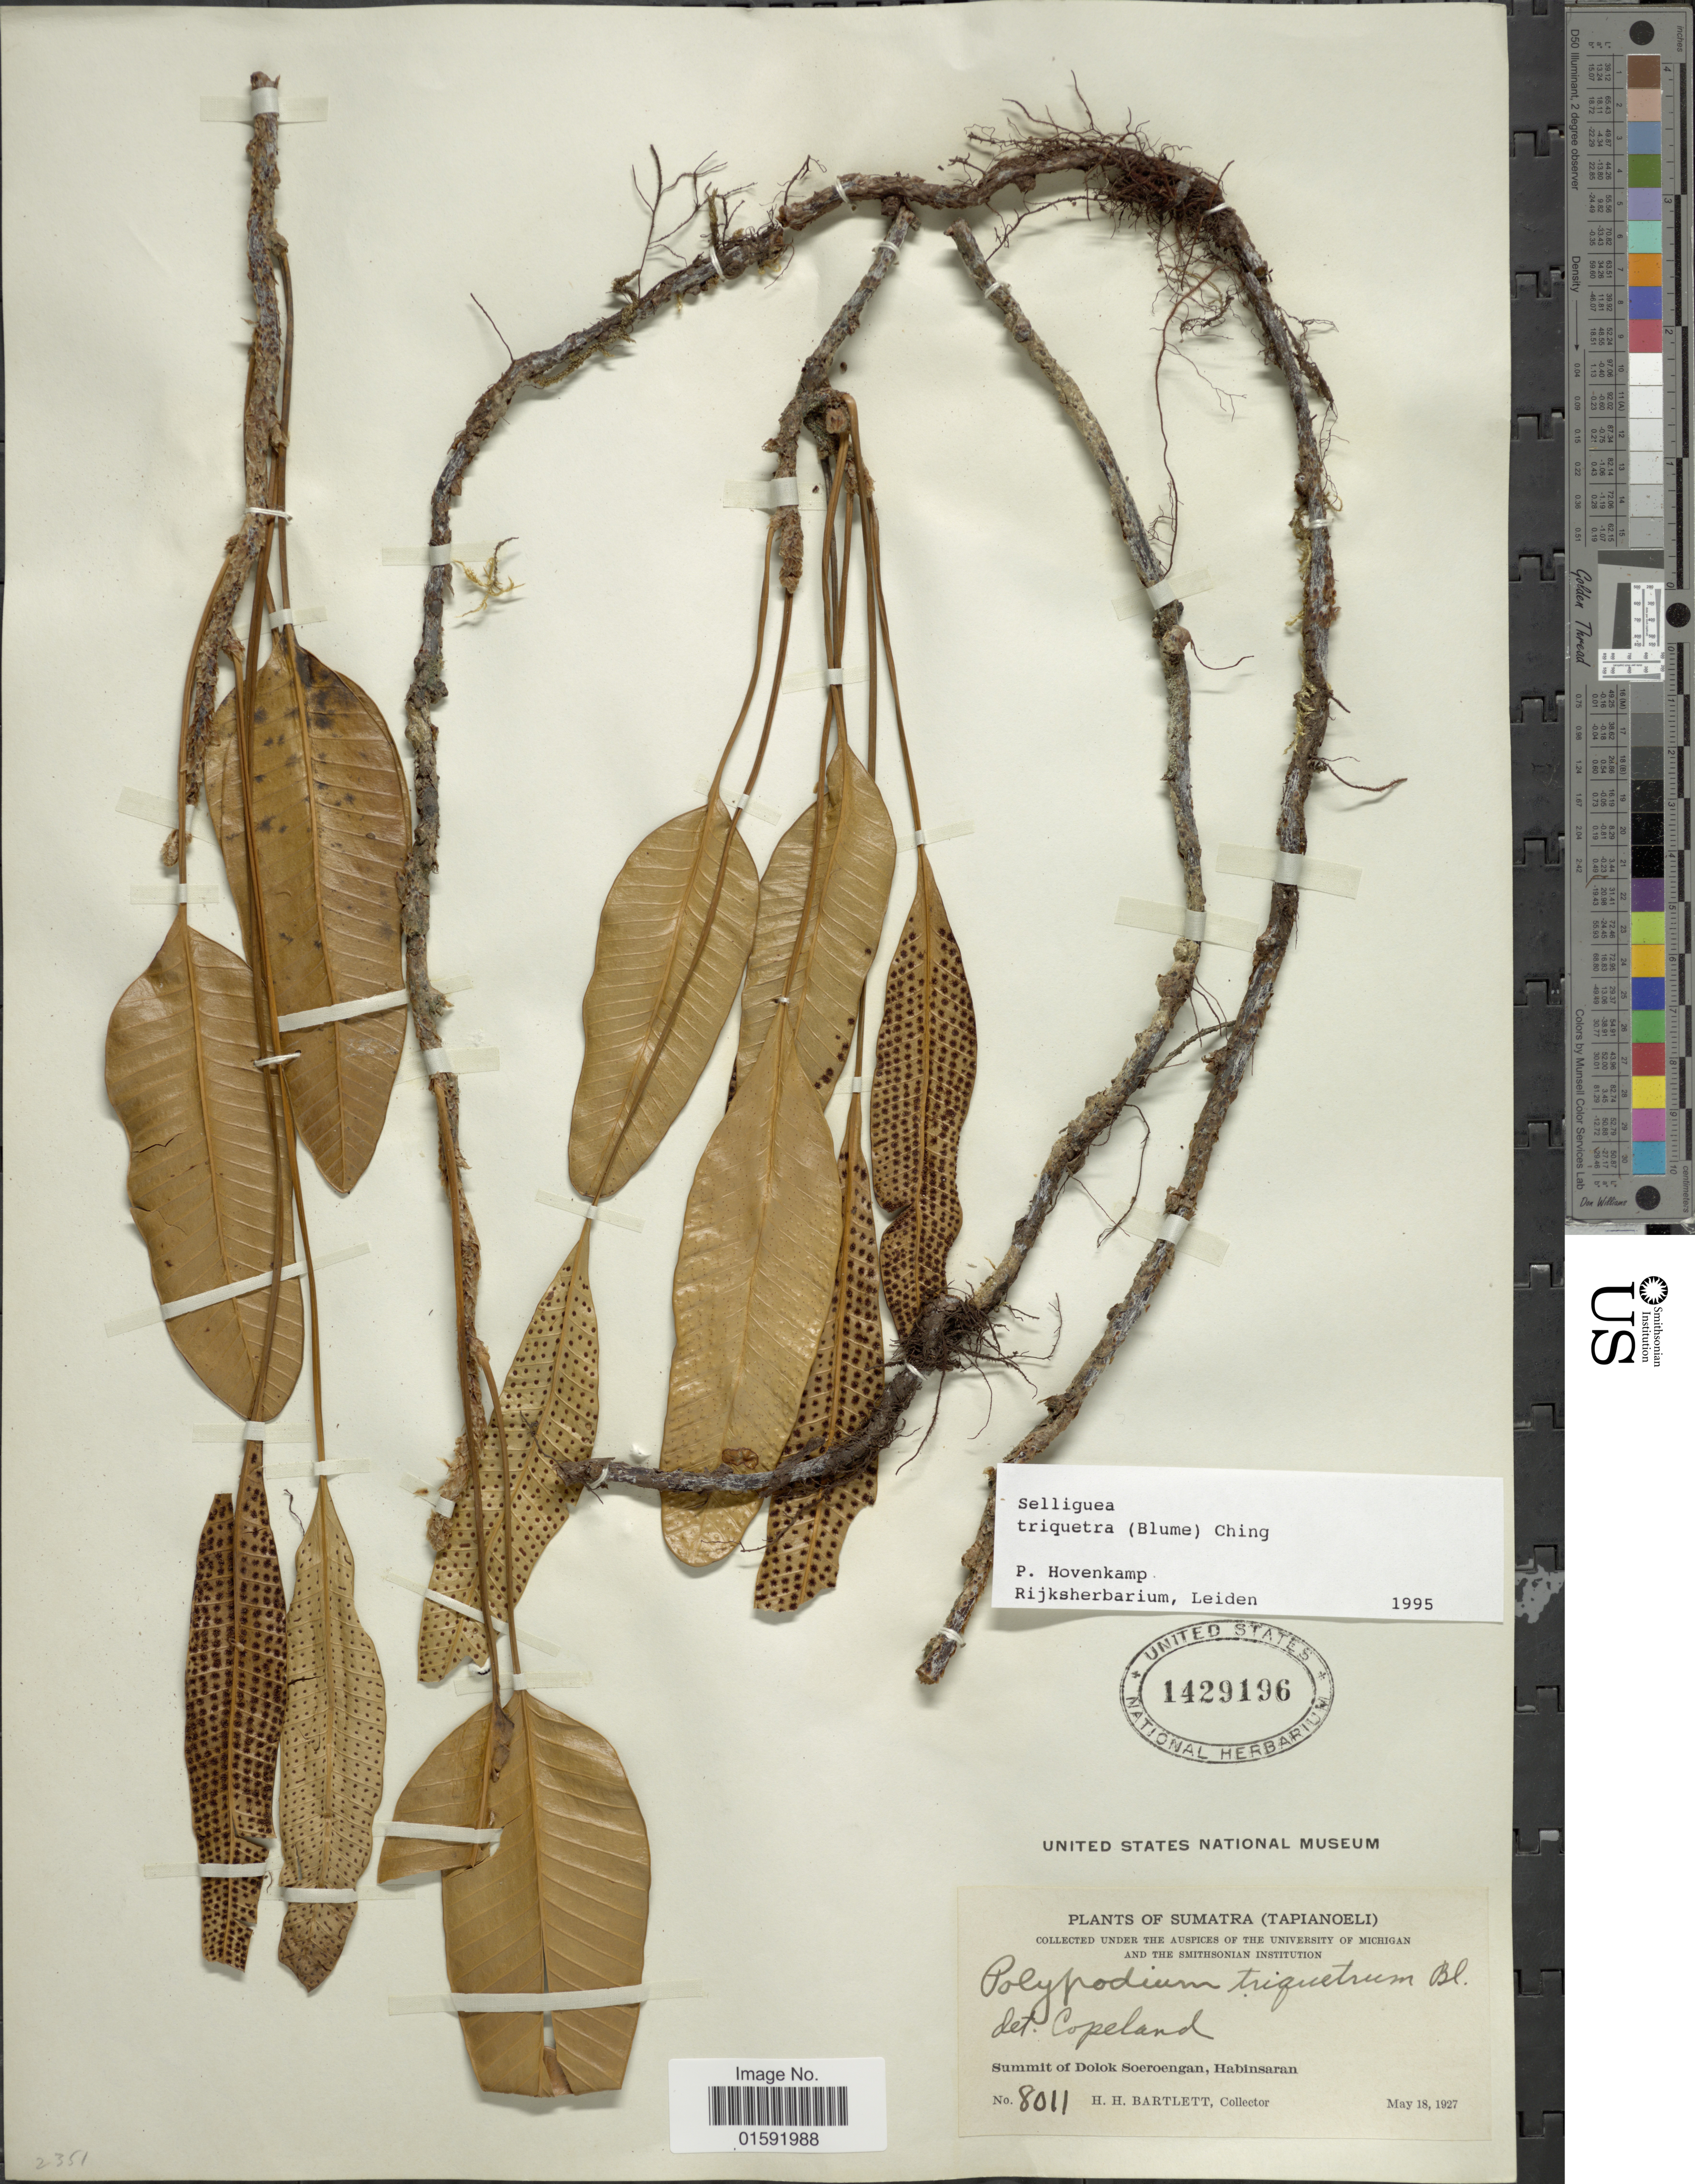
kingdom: Plantae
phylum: Tracheophyta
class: Polypodiopsida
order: Polypodiales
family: Polypodiaceae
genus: Selliguea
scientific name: Selliguea triquetra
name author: (Blume) Ching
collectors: H. H. Bartlett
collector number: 8011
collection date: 1927-05-18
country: Indonesia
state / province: Sumatra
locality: Tapianoeli, Summit of Dolok Soeroengan, Habinsaran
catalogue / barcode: US 1429196